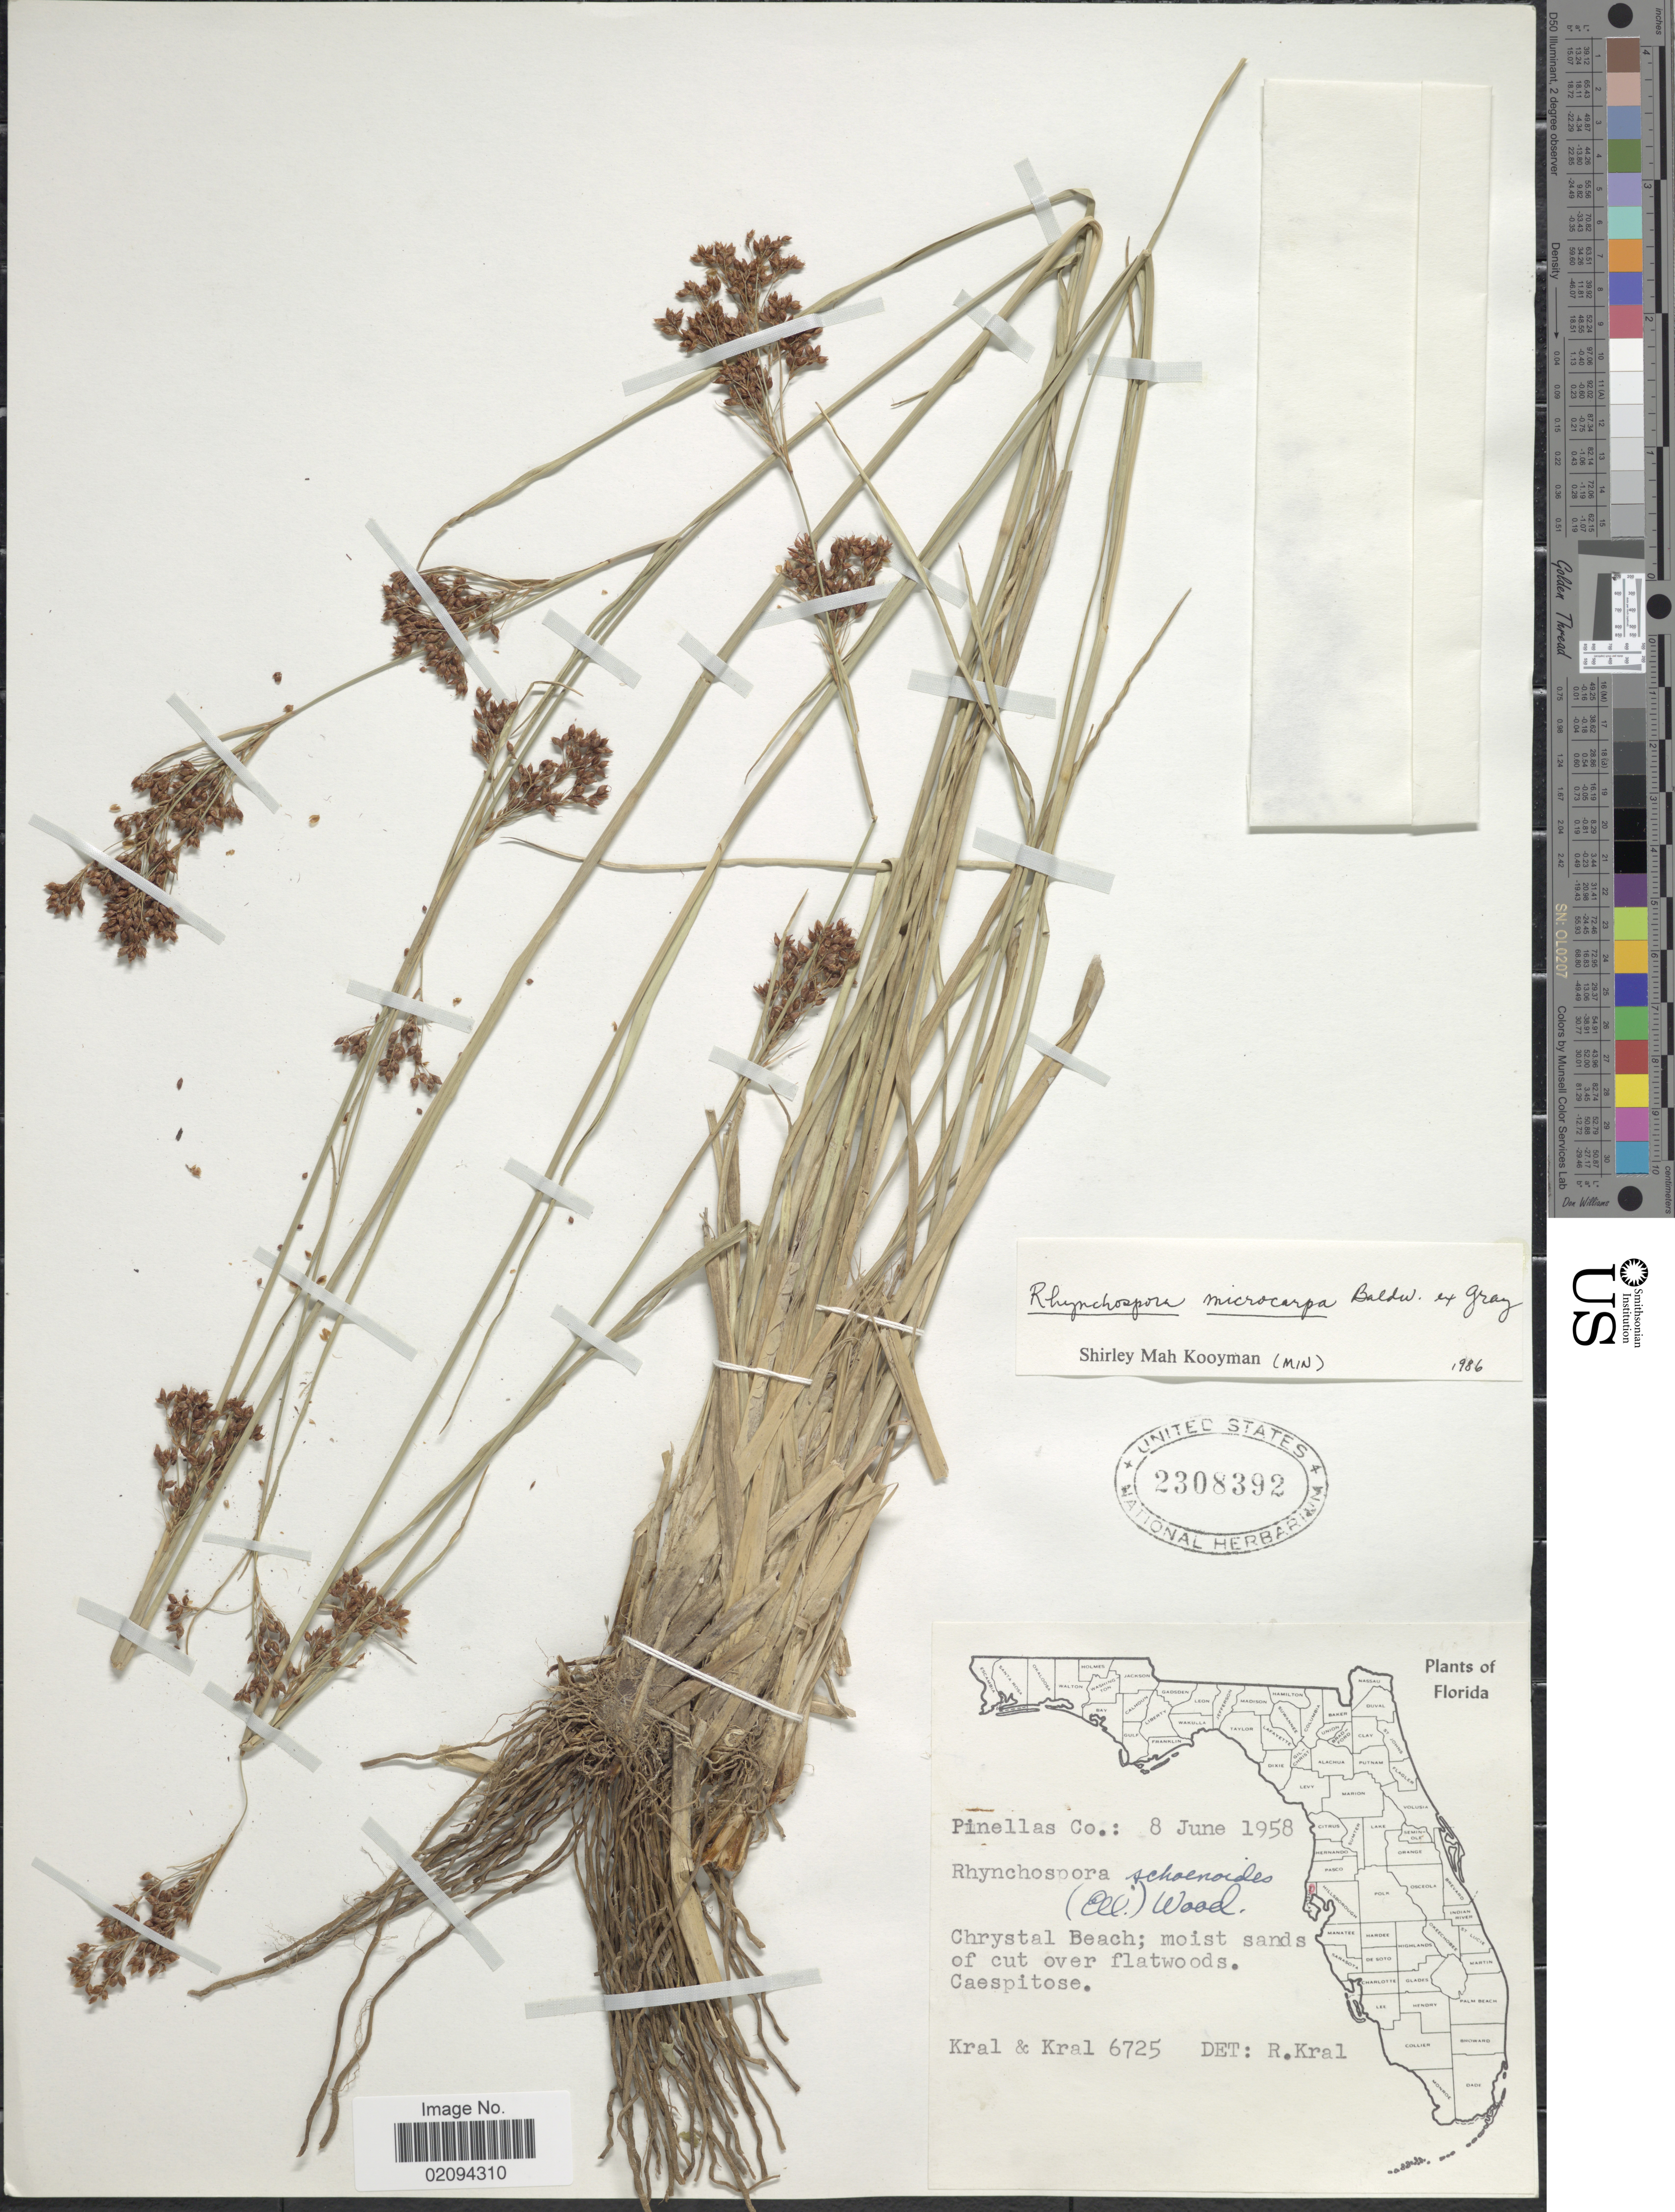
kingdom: Plantae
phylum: Tracheophyta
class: Liliopsida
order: Poales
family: Cyperaceae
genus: Rhynchospora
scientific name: Rhynchospora microcarpa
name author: Baldwin ex A. Gray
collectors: -- Kral & -- Kral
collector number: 6725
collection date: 1958-06-08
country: United States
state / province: Florida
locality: Pinellas Co. Chrystal Beach; moist sands of cut over flatwoods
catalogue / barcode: US 2308392